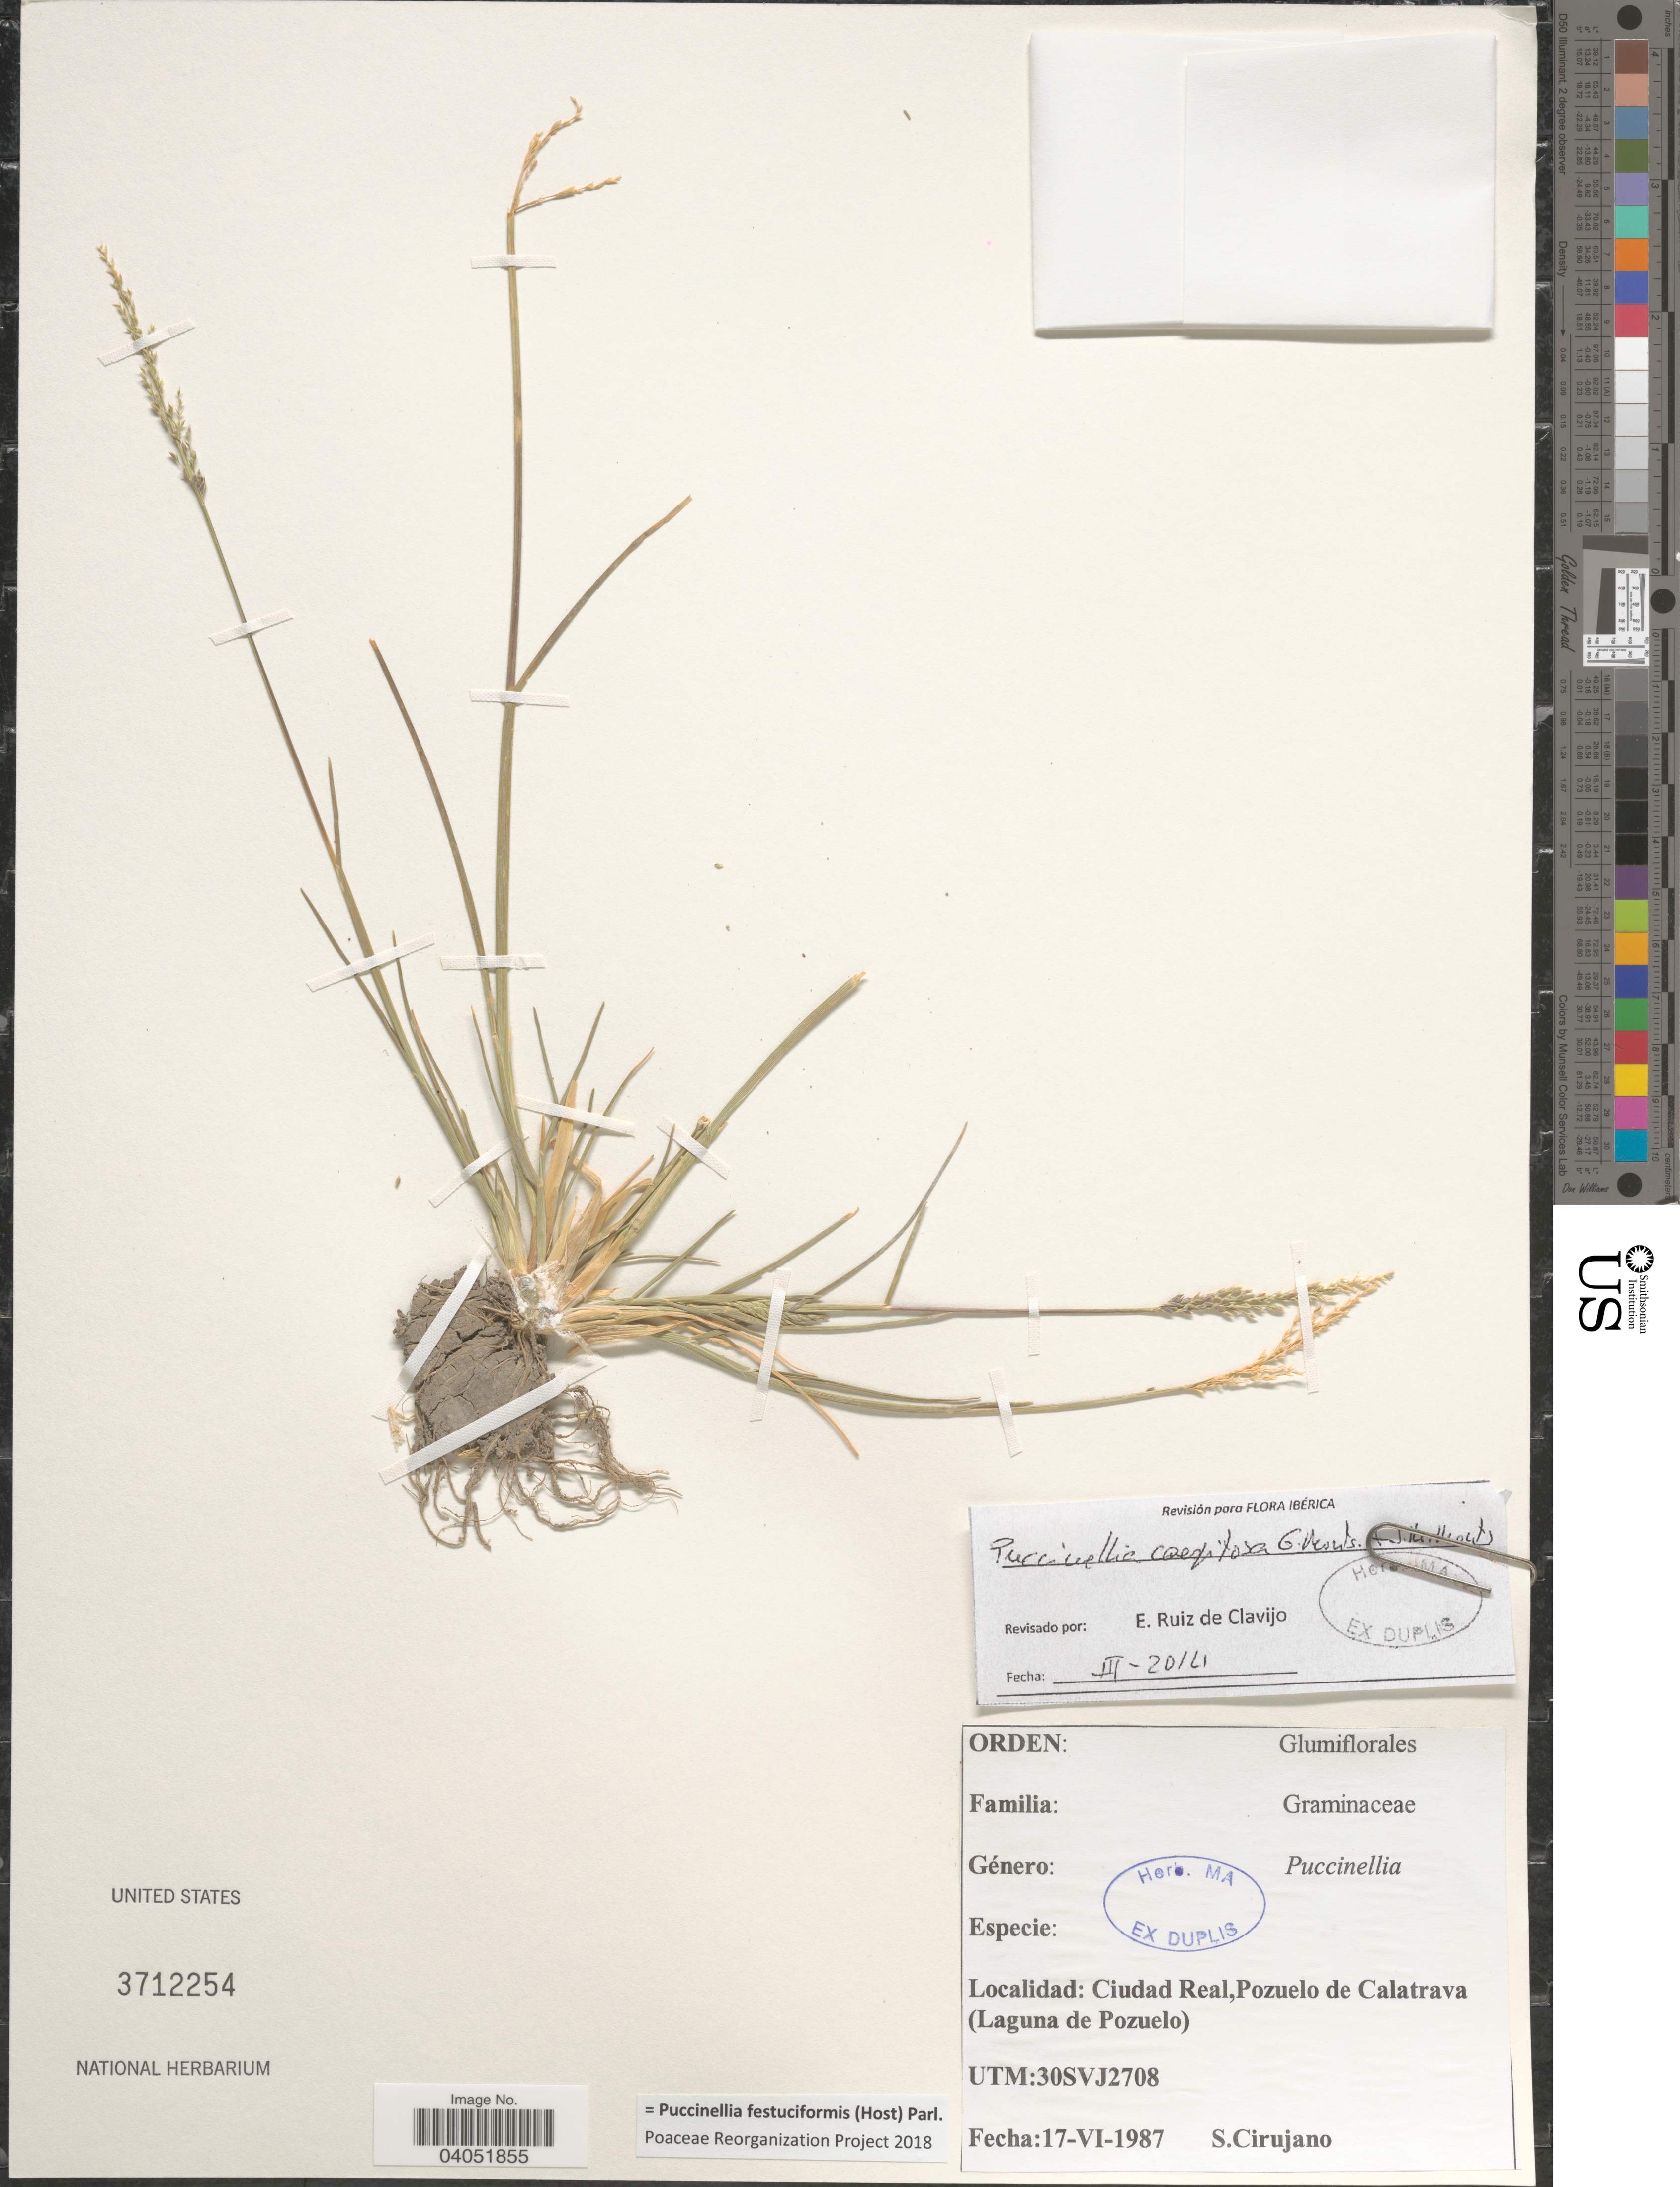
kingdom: Plantae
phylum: Tracheophyta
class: Liliopsida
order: Poales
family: Poaceae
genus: Puccinellia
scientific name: Puccinellia festuciformis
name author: (Host) Parl.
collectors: S. Cirujano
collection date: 1987-06-17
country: Spain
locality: Ciudad Real, Pozuelo de Calatrava (Laguna de Pozuelo). UTM: 30SVJ2708.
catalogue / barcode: US 3712254